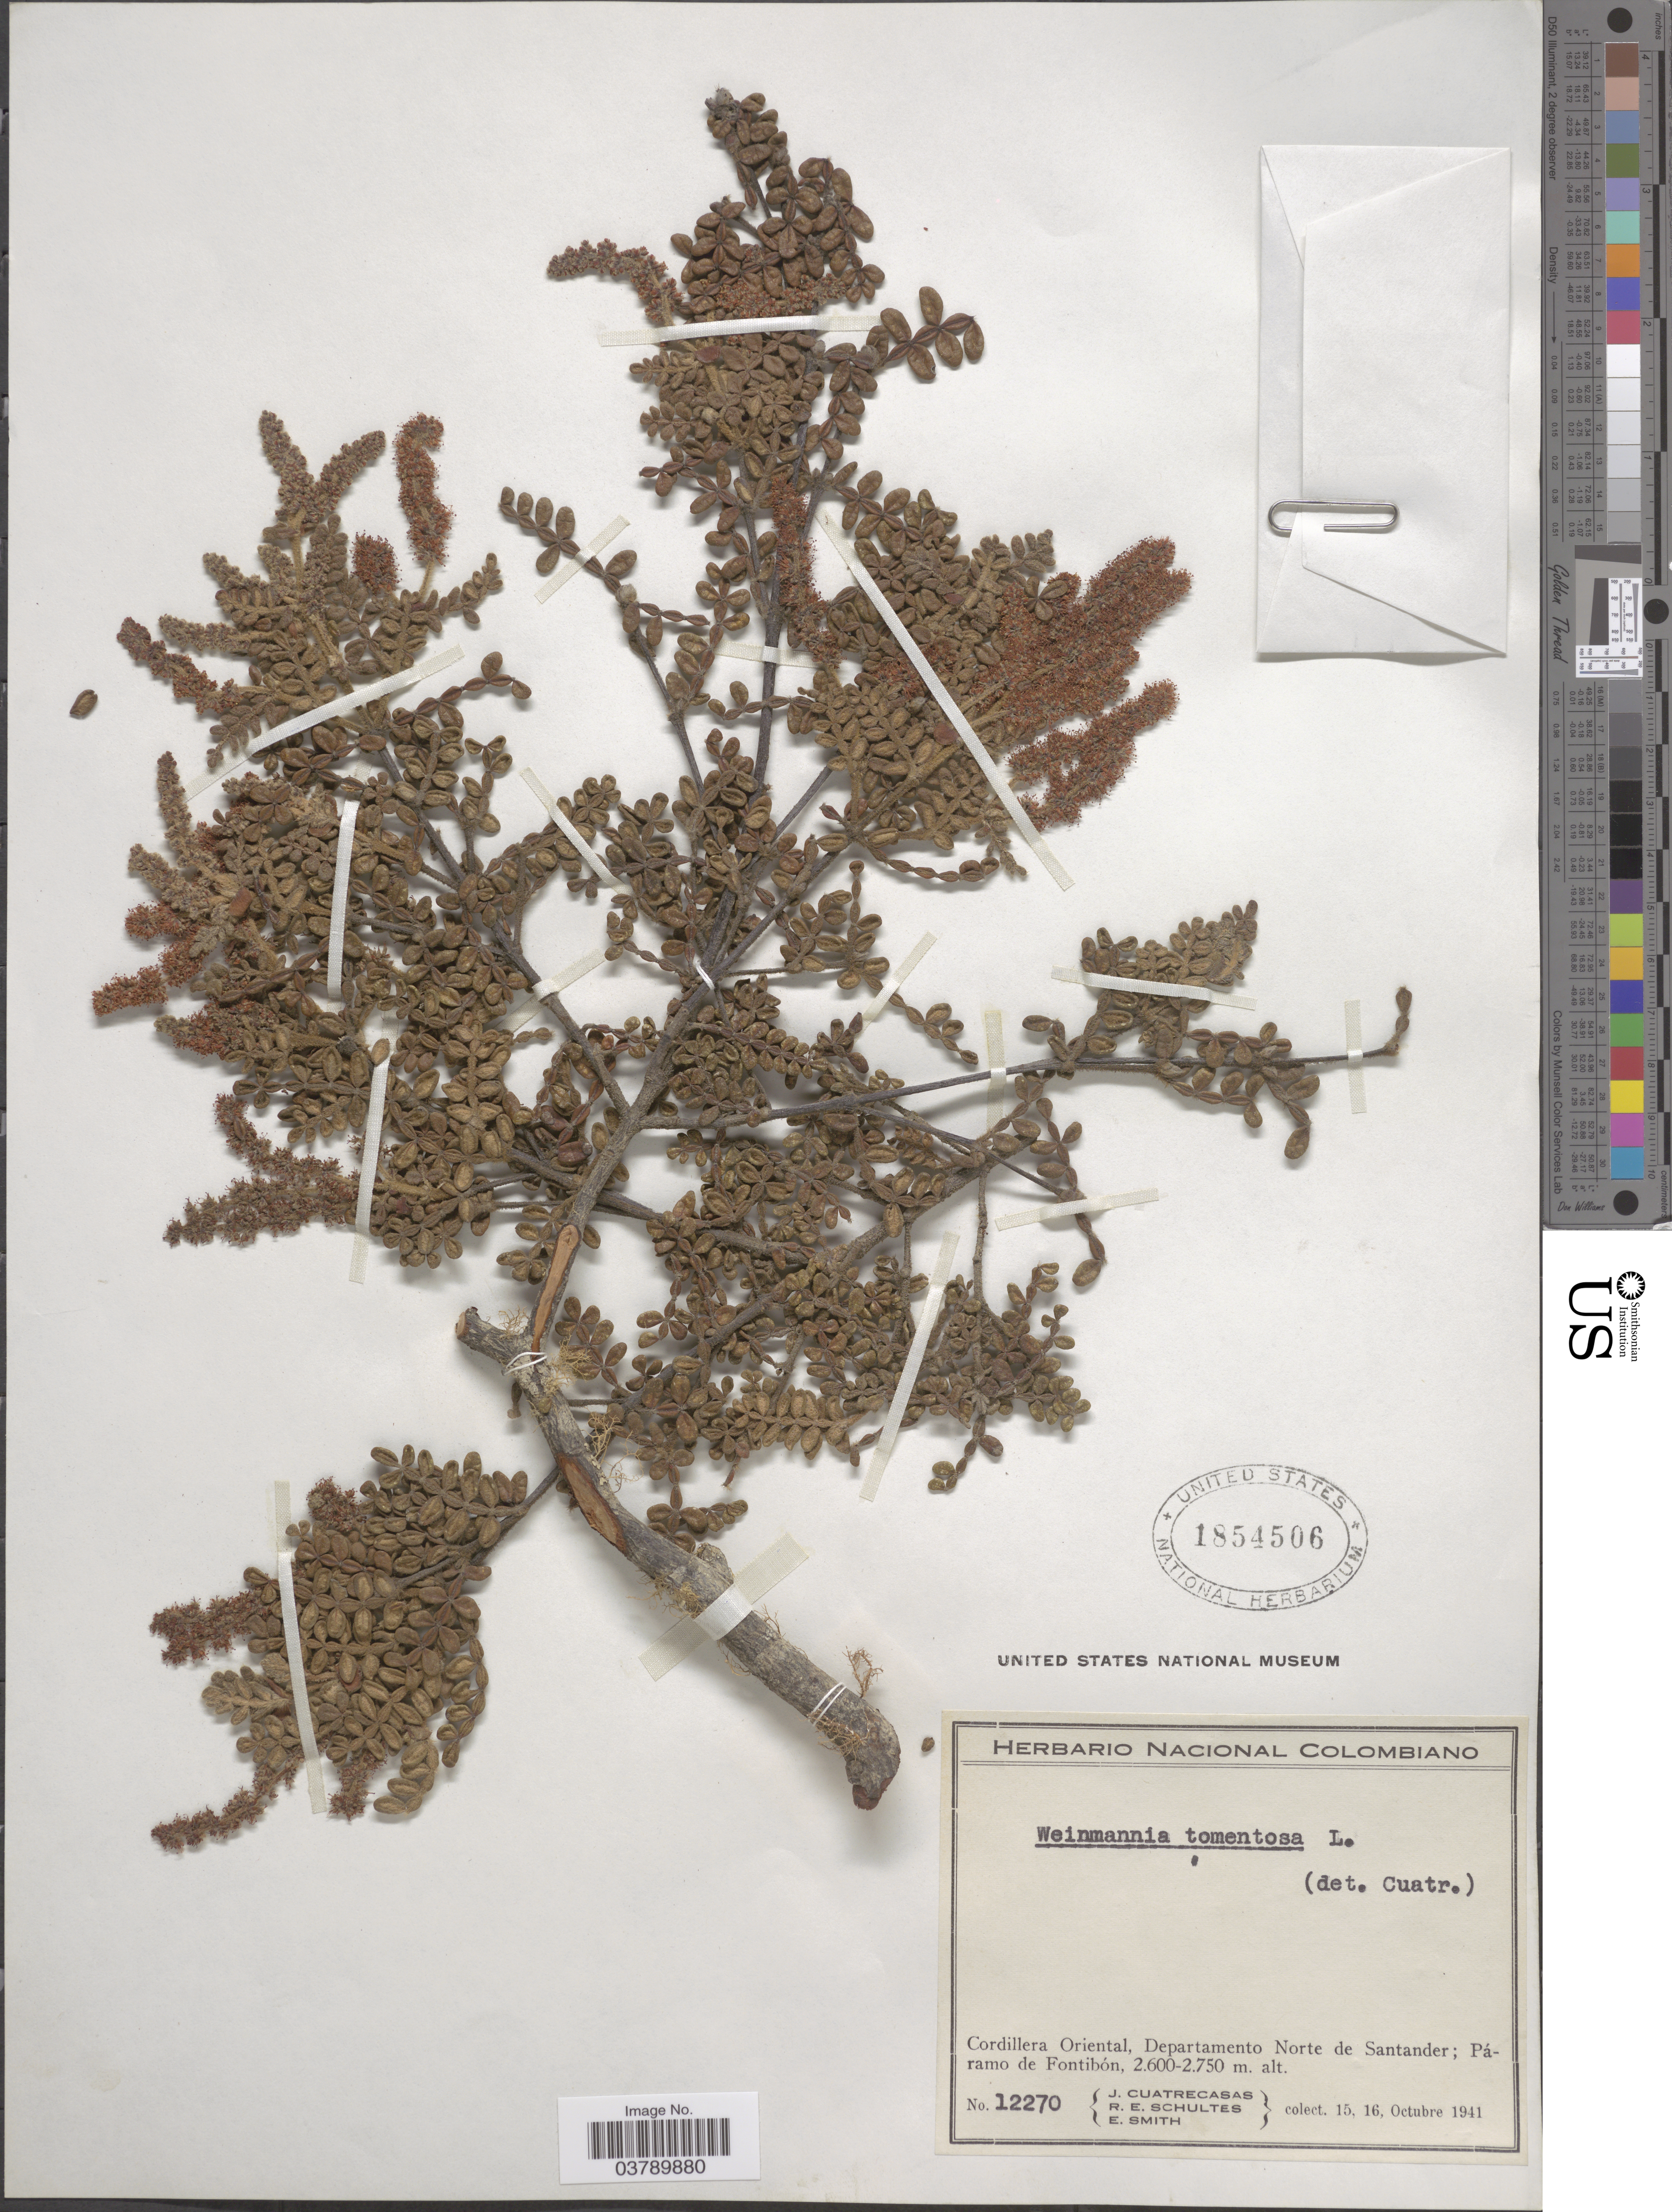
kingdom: Plantae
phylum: Tracheophyta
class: Magnoliopsida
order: Oxalidales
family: Cunoniaceae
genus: Weinmannia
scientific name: Weinmannia tomentosa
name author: L.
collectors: J. Cuatrecasas, R. E. Schultes & E. Smith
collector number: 12270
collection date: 1941-10-15/1941-10-16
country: Colombia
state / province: Norte de Santander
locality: Cordillera Oriental, Departamento Norte de Santander; Páramo de Fontibón.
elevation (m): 2600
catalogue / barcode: US 1854506